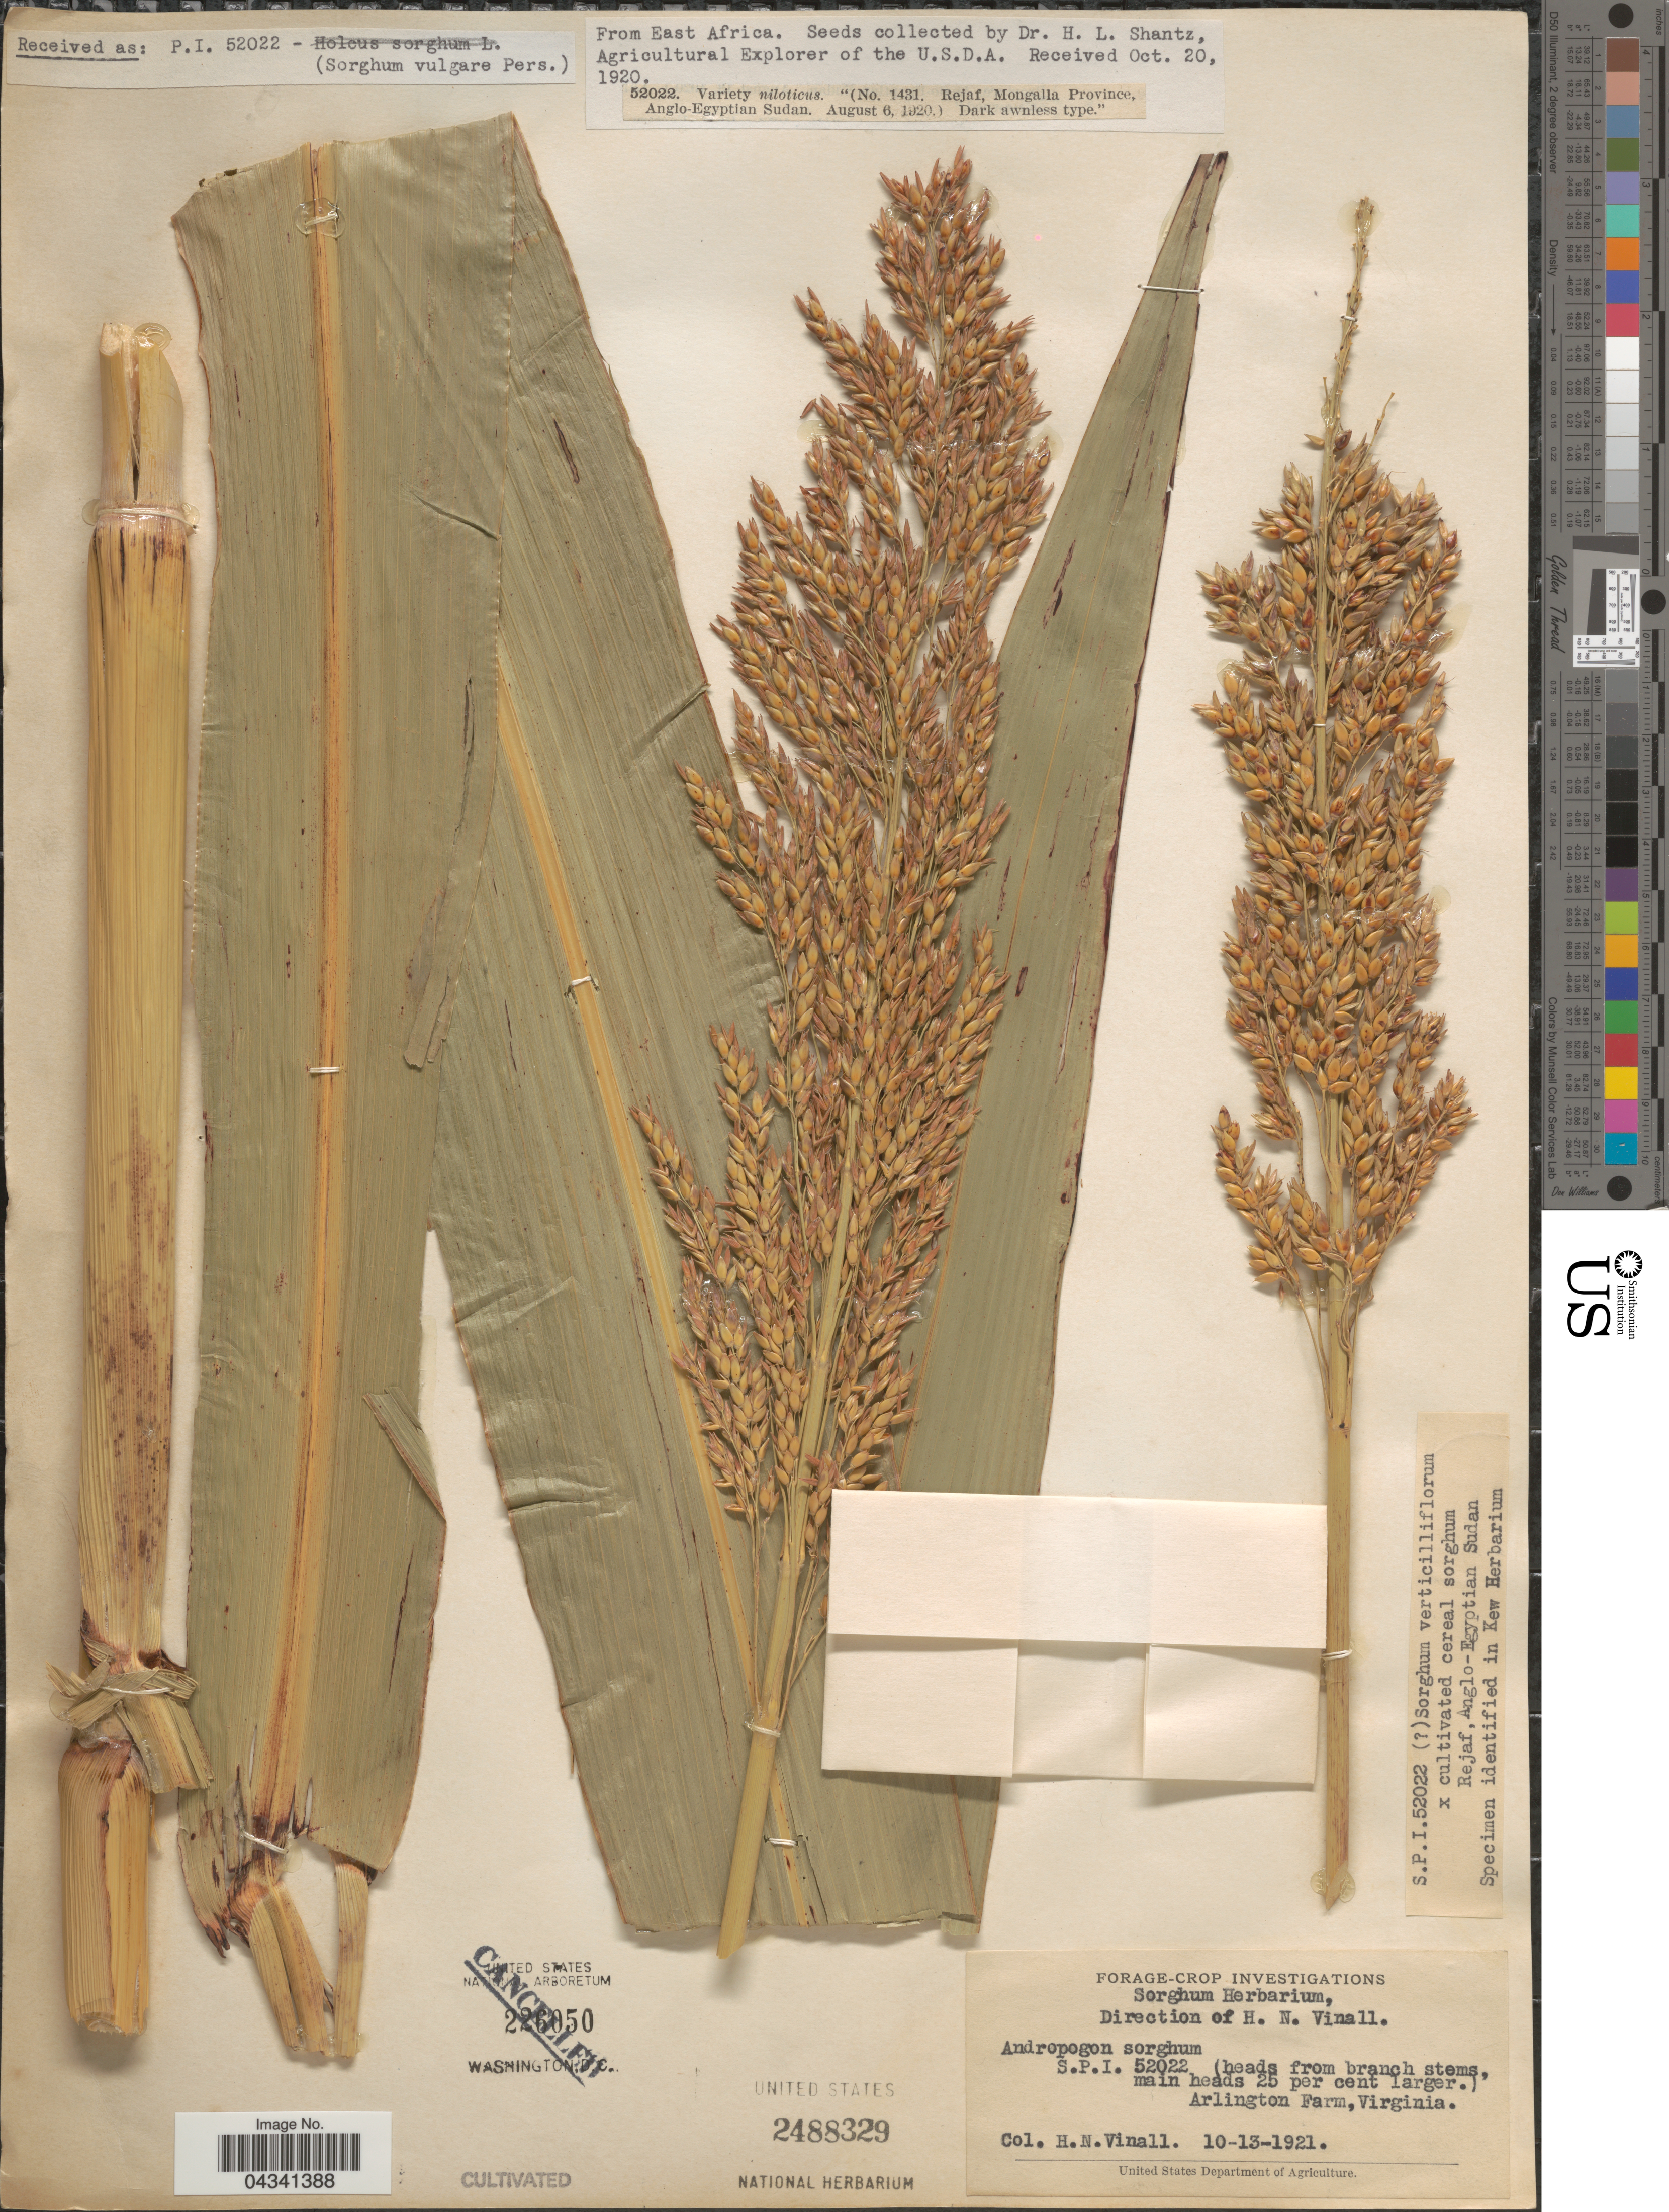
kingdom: Plantae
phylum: Tracheophyta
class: Liliopsida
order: Poales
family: Poaceae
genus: Sorghum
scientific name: Sorghum arundinaceum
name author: (Desv.) Stapf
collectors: H. Vinall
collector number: S.P.I. 52022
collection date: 1921-10-13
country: United States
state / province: Virginia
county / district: Arlington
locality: Arlington Farm.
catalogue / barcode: US 2488329